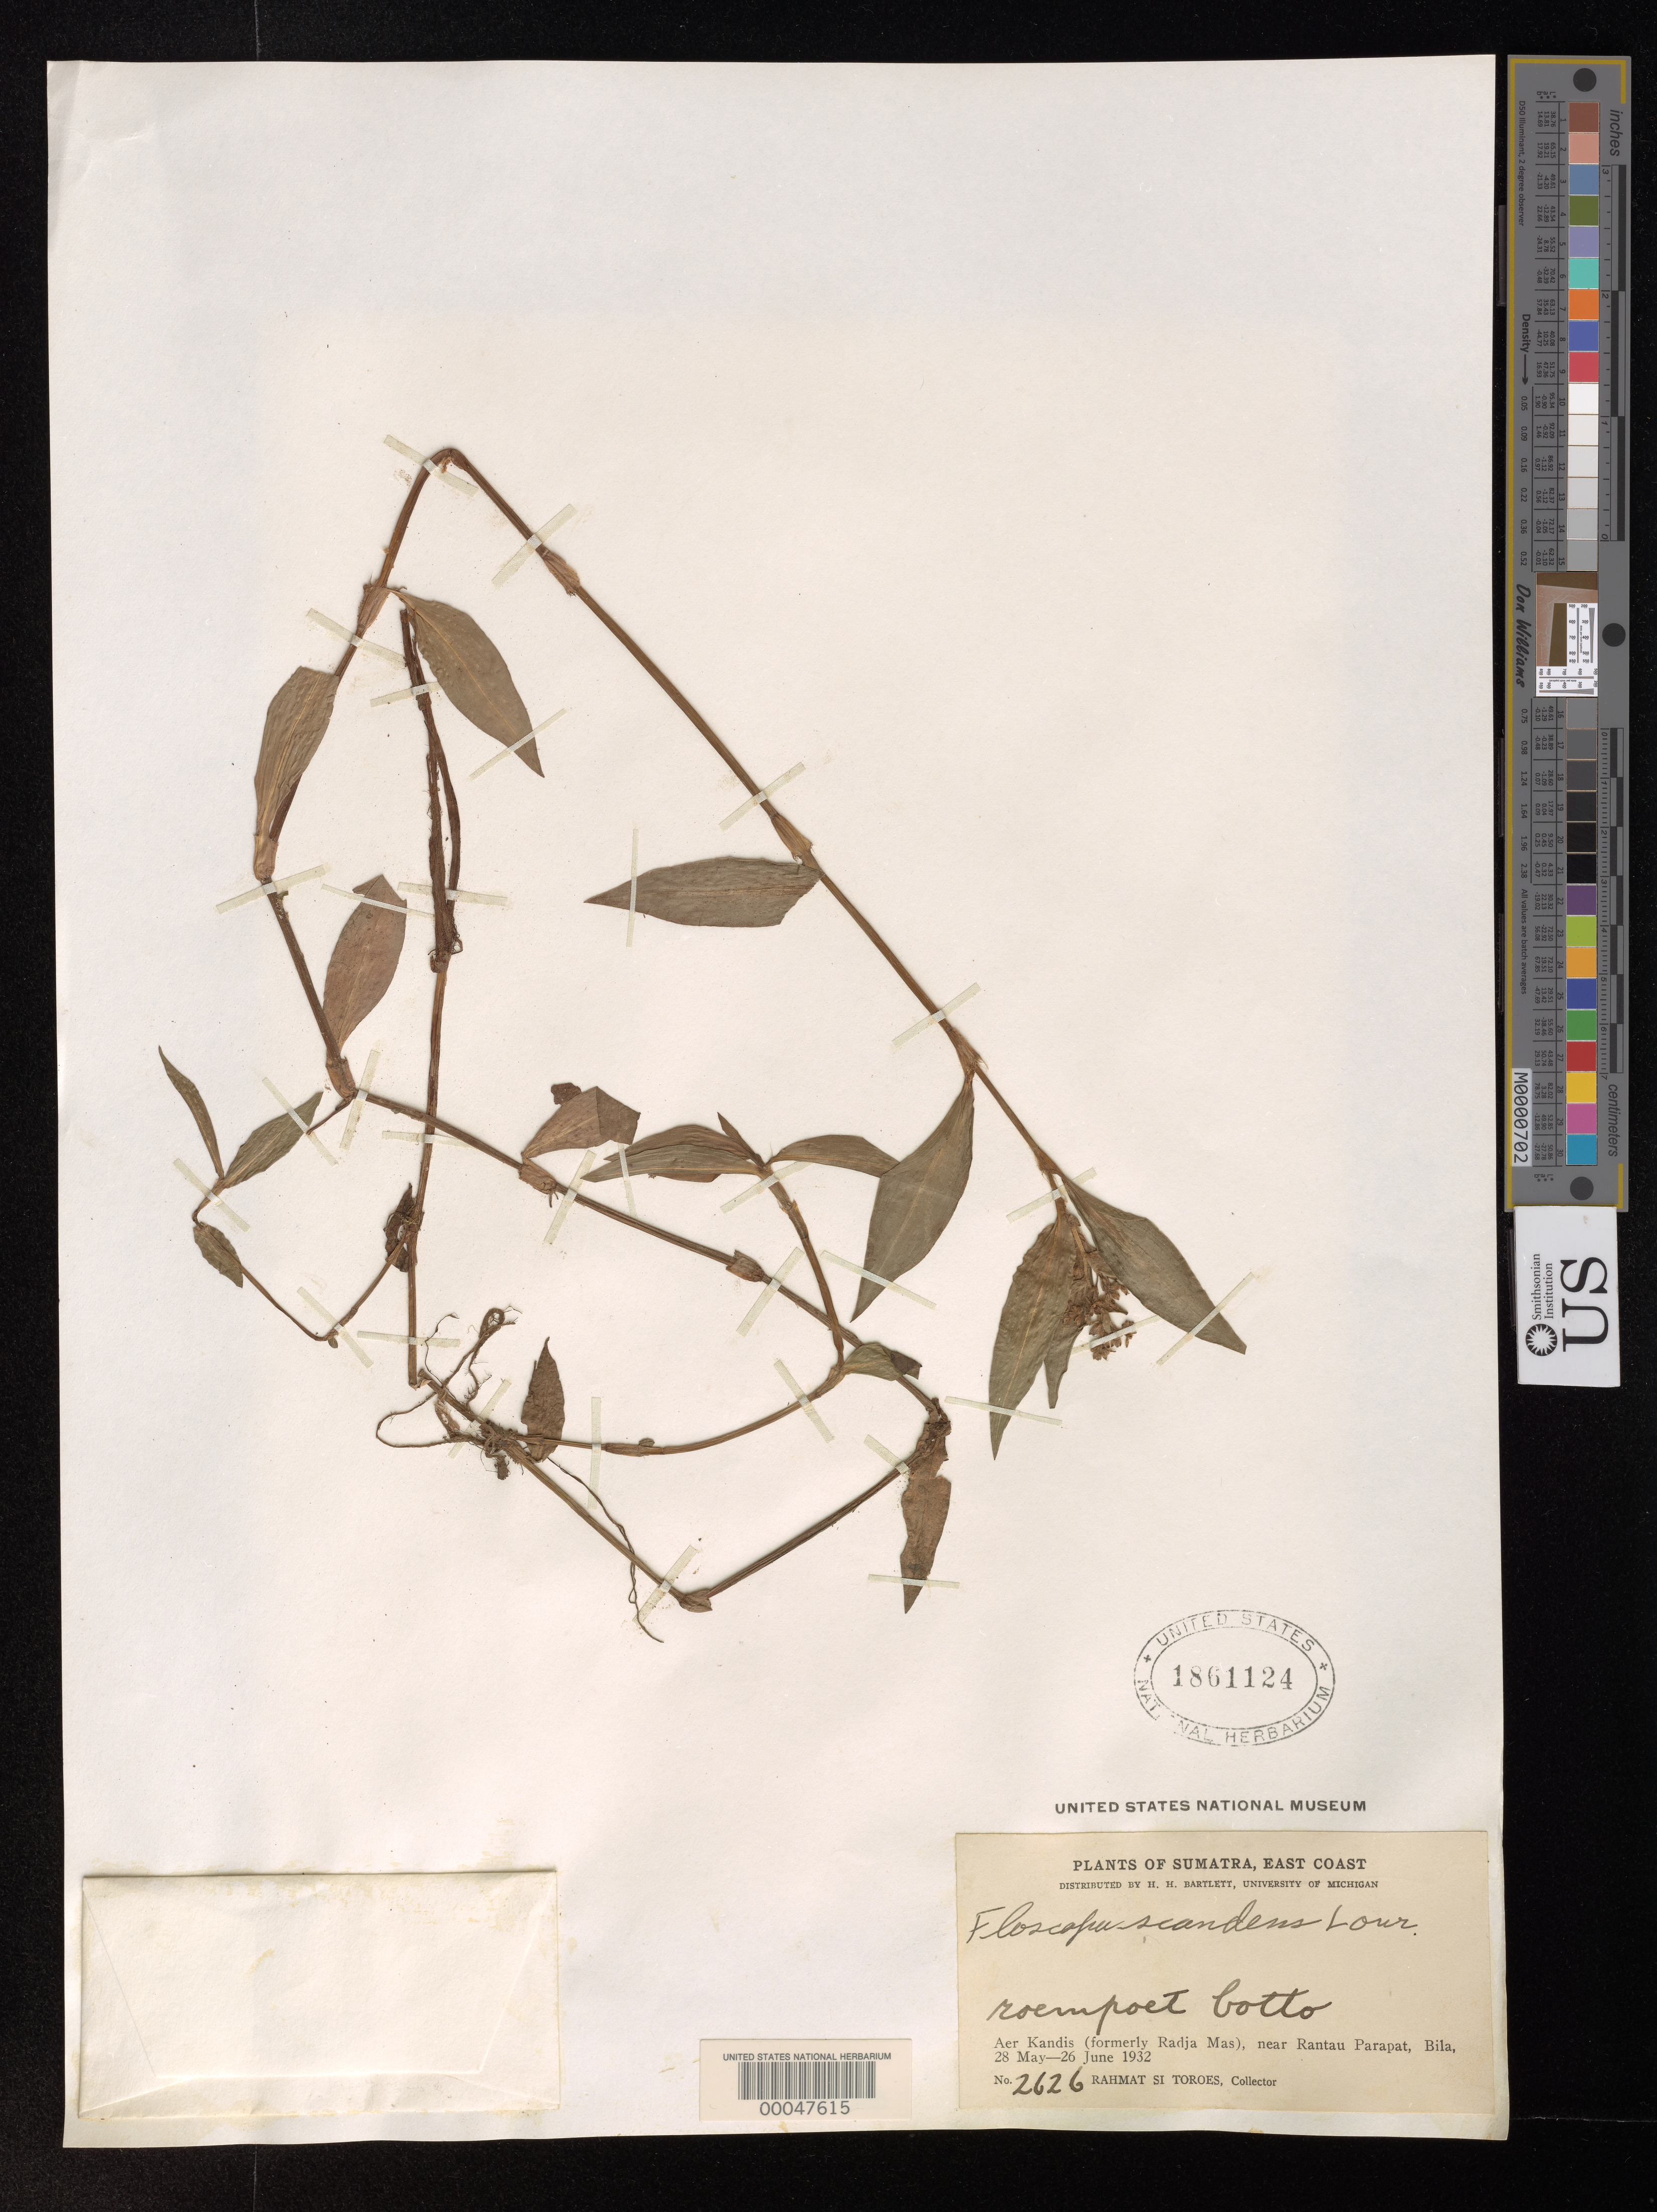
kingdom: Plantae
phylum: Tracheophyta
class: Liliopsida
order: Commelinales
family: Commelinaceae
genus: Floscopa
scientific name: Floscopa scandens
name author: Lour.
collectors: Rahmat Si Boeea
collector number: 2626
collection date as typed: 28 May 1932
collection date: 1932-05-28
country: Indonesia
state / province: Sumatra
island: Sumatra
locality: Aer Kandis, near Rantau Parapat, Bila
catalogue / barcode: US 1861124